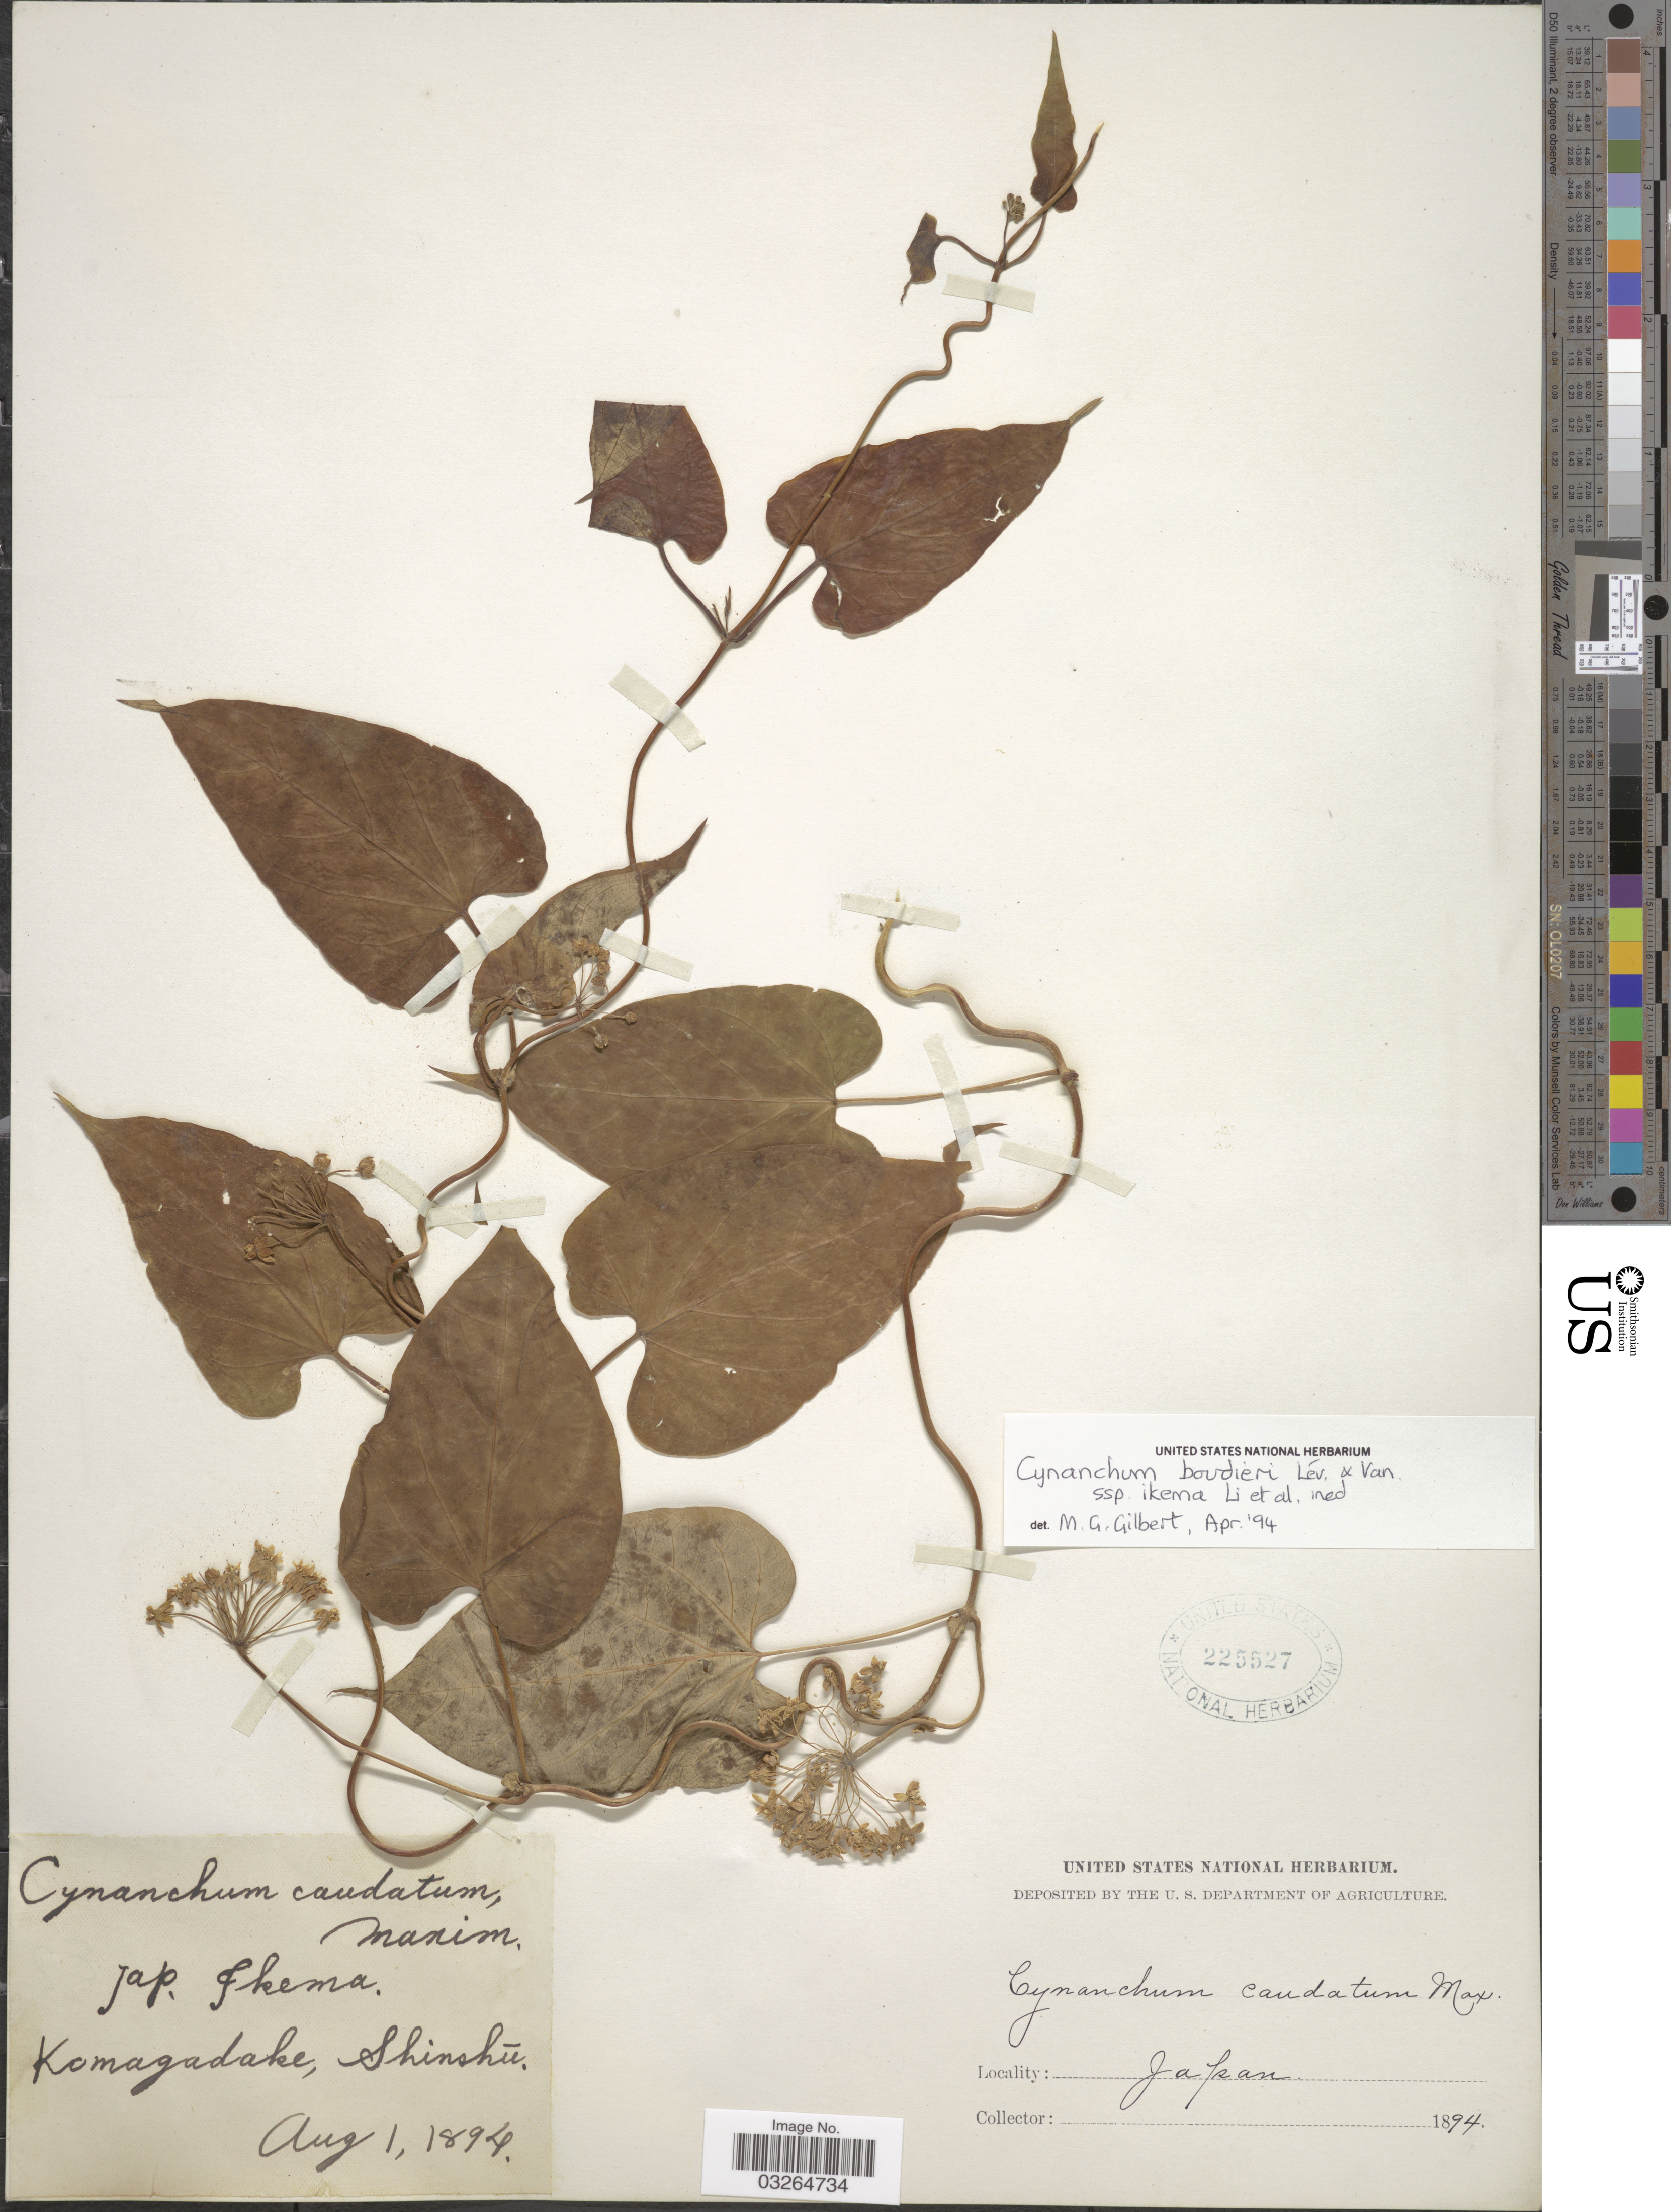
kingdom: Plantae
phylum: Tracheophyta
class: Magnoliopsida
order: Gentianales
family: Apocynaceae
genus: Cynanchum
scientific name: Cynanchum boudieri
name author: H. Lév. & Vaniot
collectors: ex herb. United States National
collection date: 1894-08-01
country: Japan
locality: Komagadake, Shinshü.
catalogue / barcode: US 225527